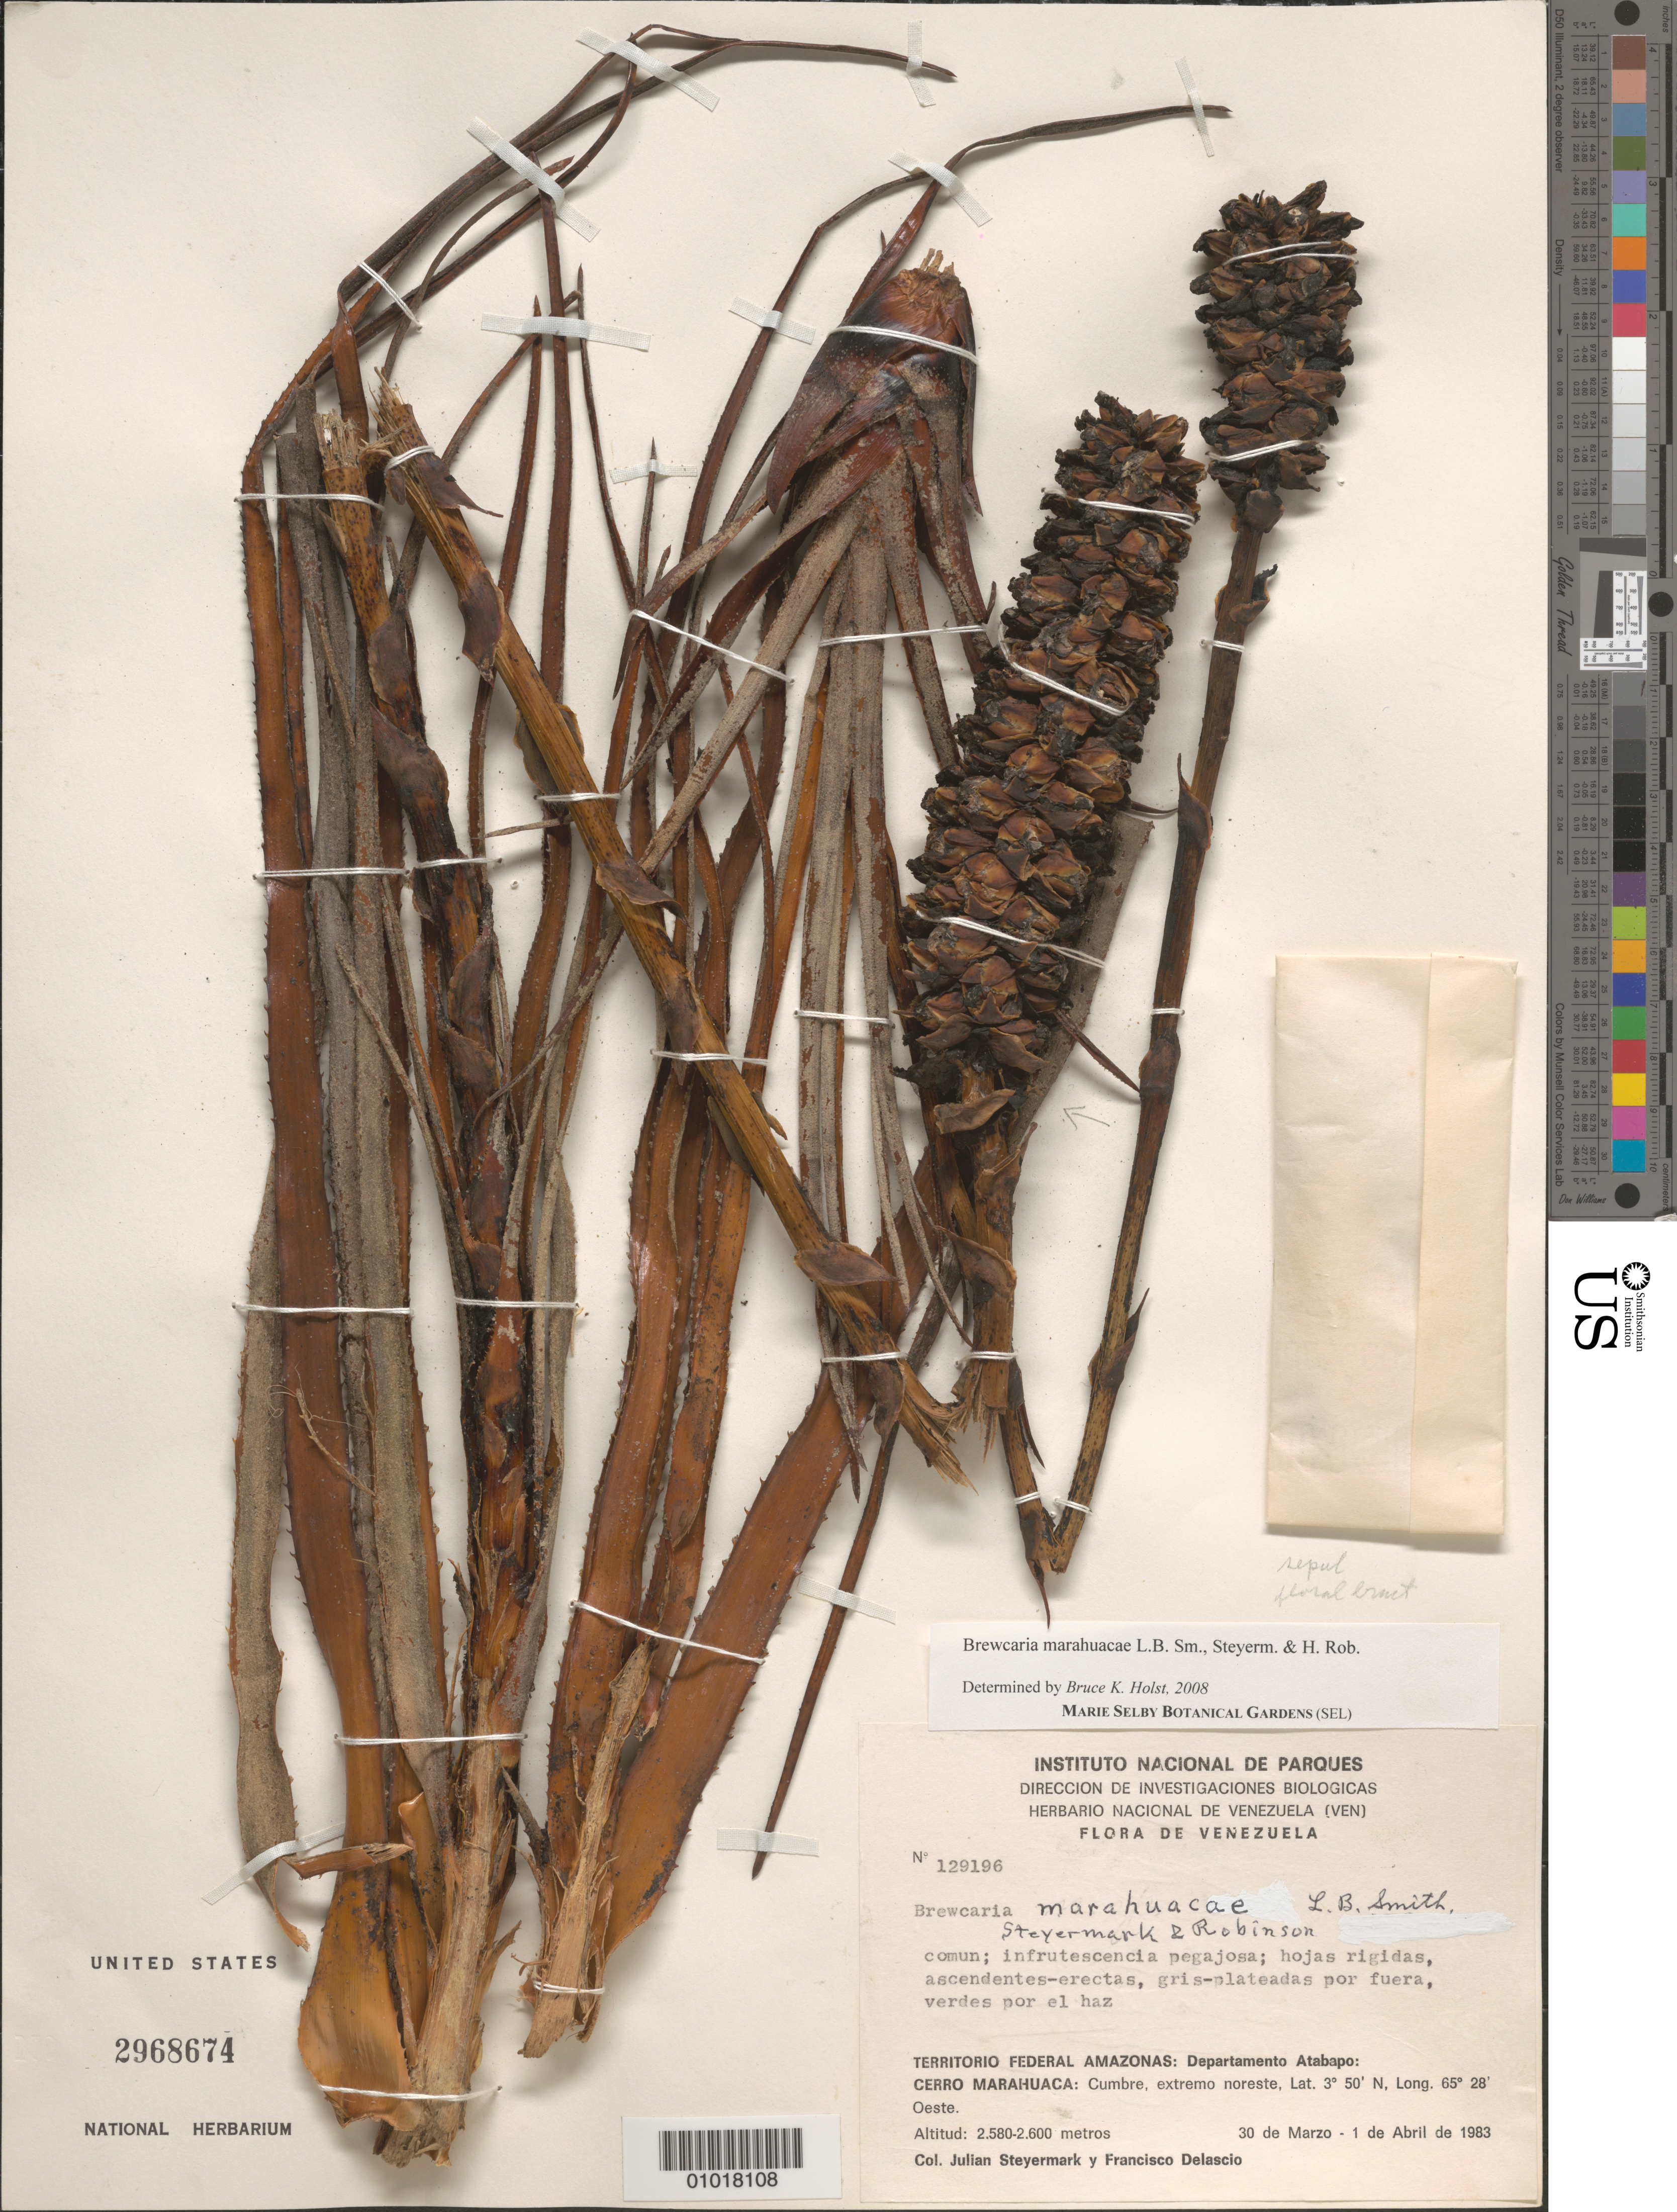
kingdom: Plantae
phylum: Tracheophyta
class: Liliopsida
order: Poales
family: Bromeliaceae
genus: Brewcaria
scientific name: Brewcaria marahuacae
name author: L.B. Sm.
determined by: Holst, Bruce K.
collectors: J. Steyermark & F. Delascio C.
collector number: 129196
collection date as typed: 30-Mar-83 to 1-Apr-83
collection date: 1983-03-30/1983-04-01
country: Venezuela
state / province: Amazonas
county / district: Atabapo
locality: Cerro Marahuaca: cumbre, extreme noreste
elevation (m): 2580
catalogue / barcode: US 2968674